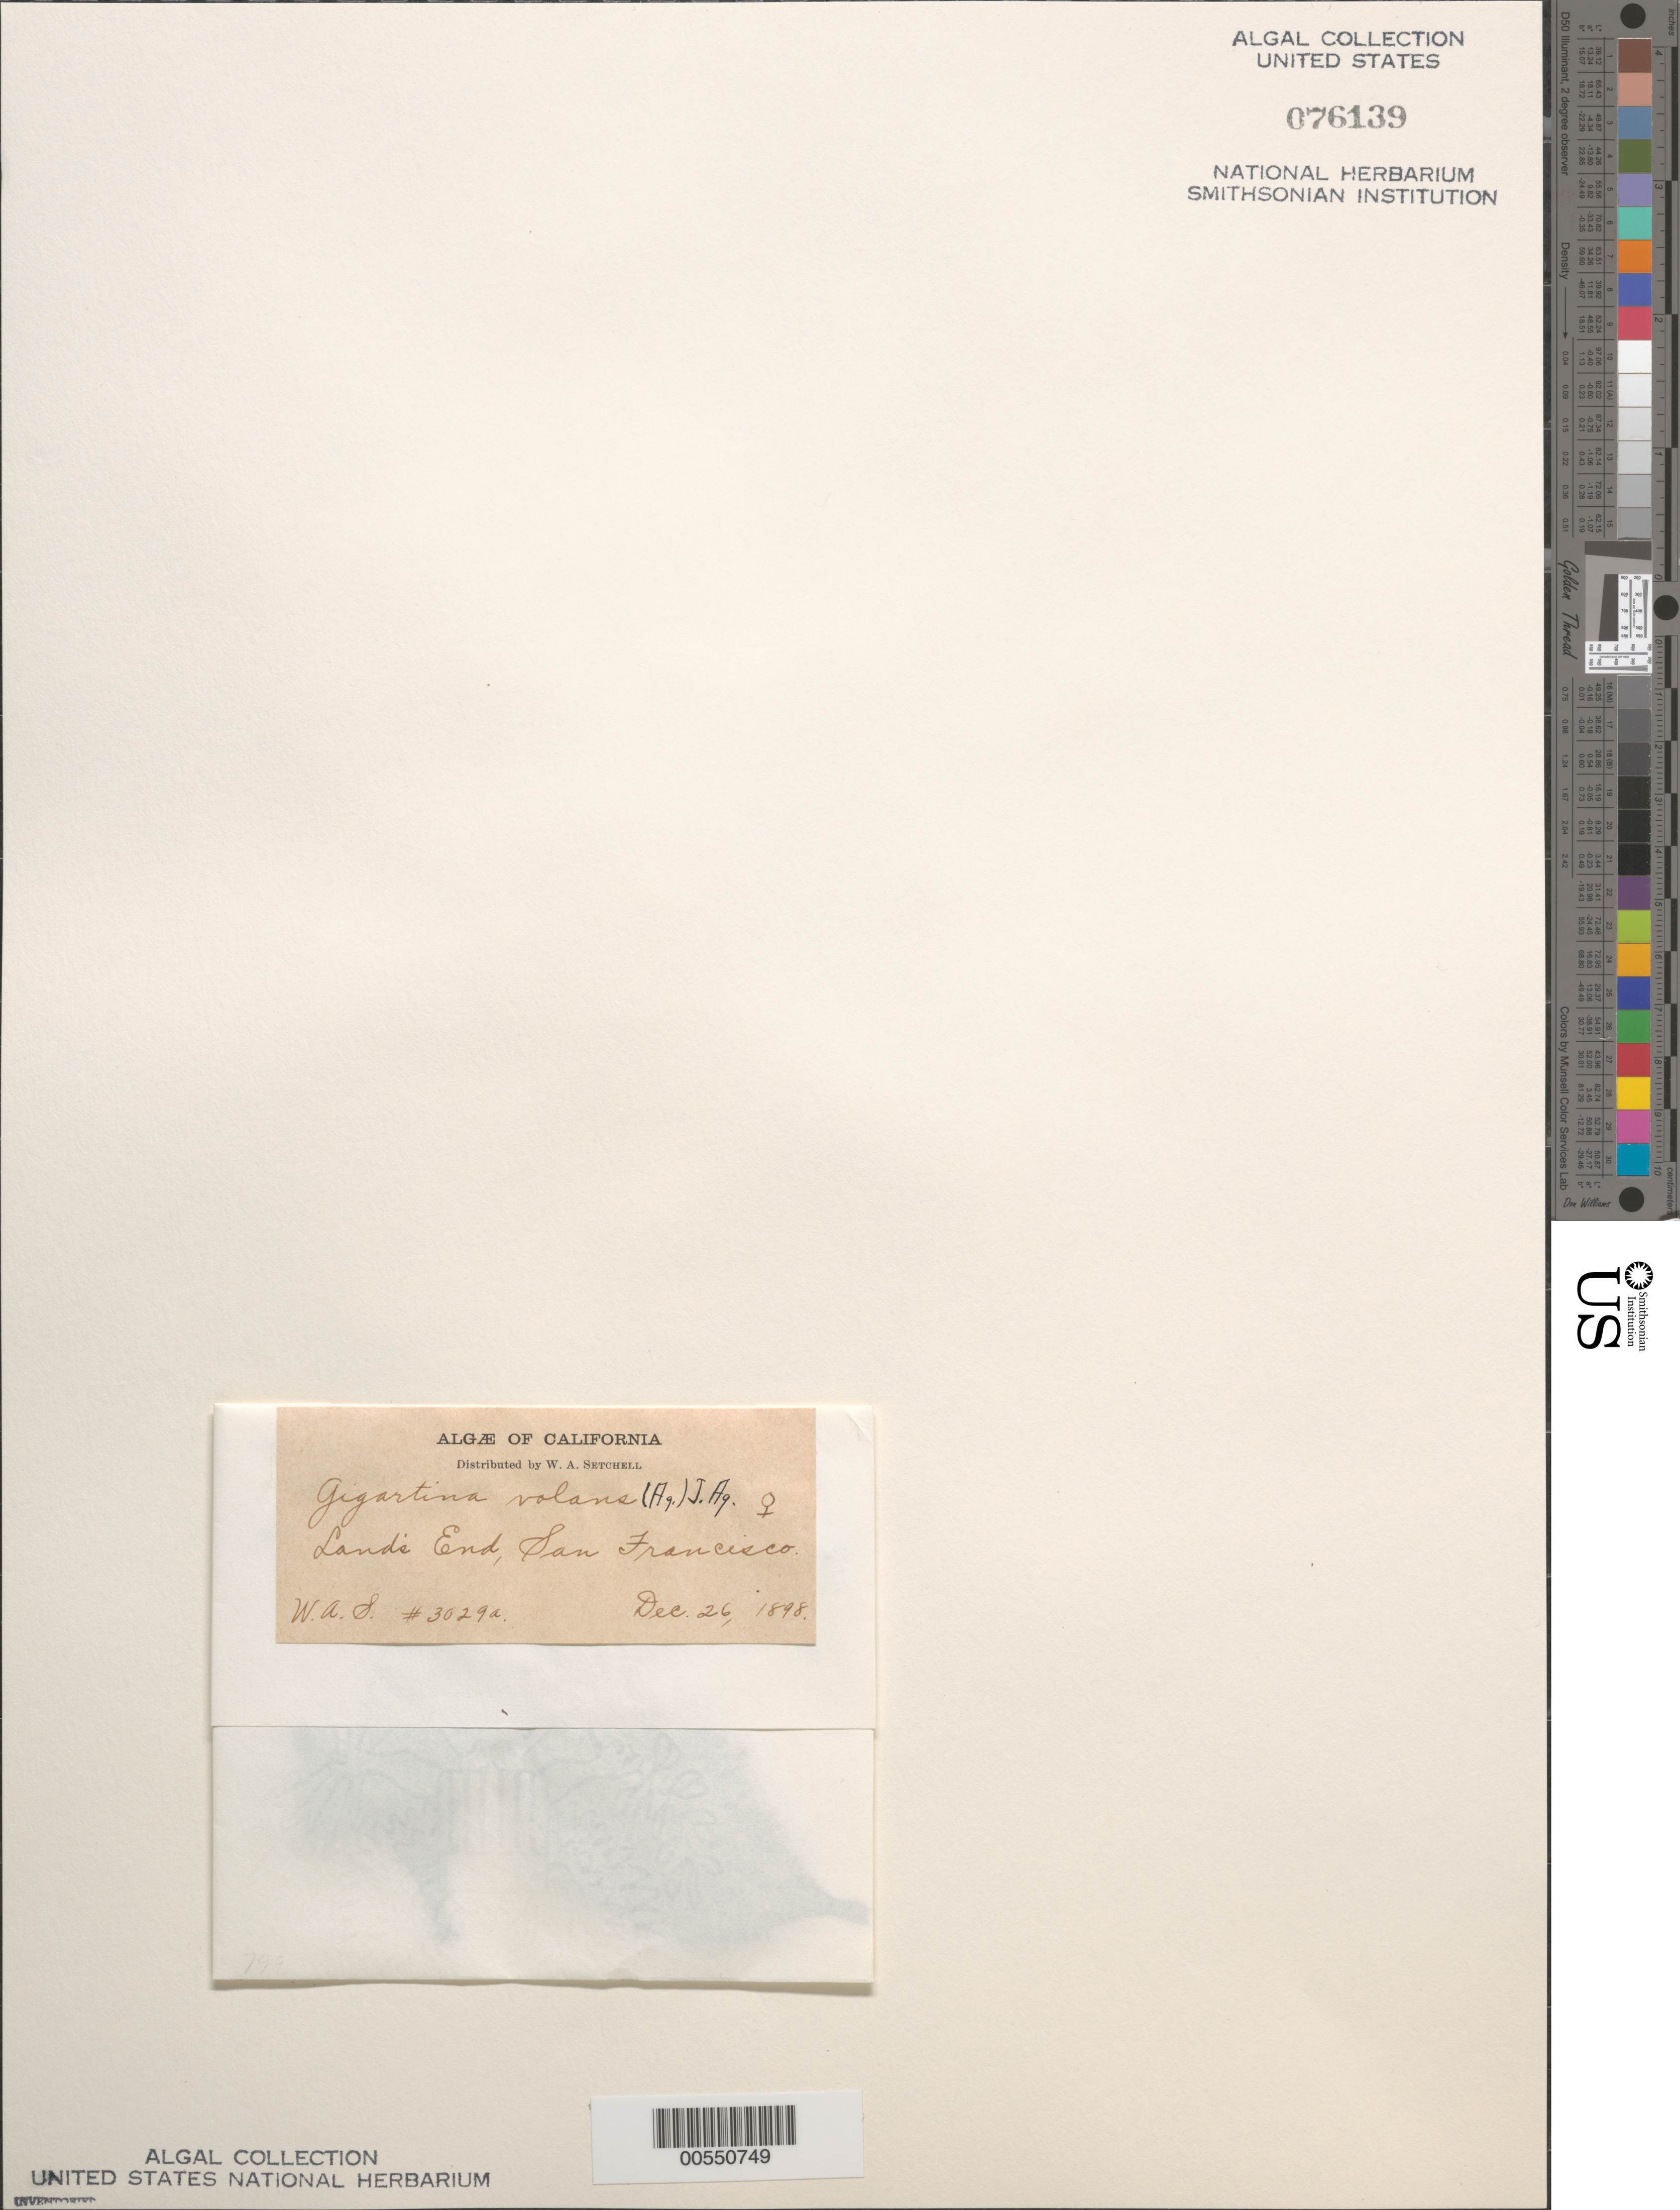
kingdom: Plantae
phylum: Rhodophyta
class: Florideophyceae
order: Gigartinales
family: Gigartinaceae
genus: Mazzaella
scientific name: Mazzaella volans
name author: (C. Agardh) Fredericq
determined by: Algae name updating Project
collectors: W. Setchell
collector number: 3029a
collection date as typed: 26 Dec 1898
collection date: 1898-12-26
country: United States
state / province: California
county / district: San Francisco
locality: San Francisco, Lands End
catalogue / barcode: US 76139